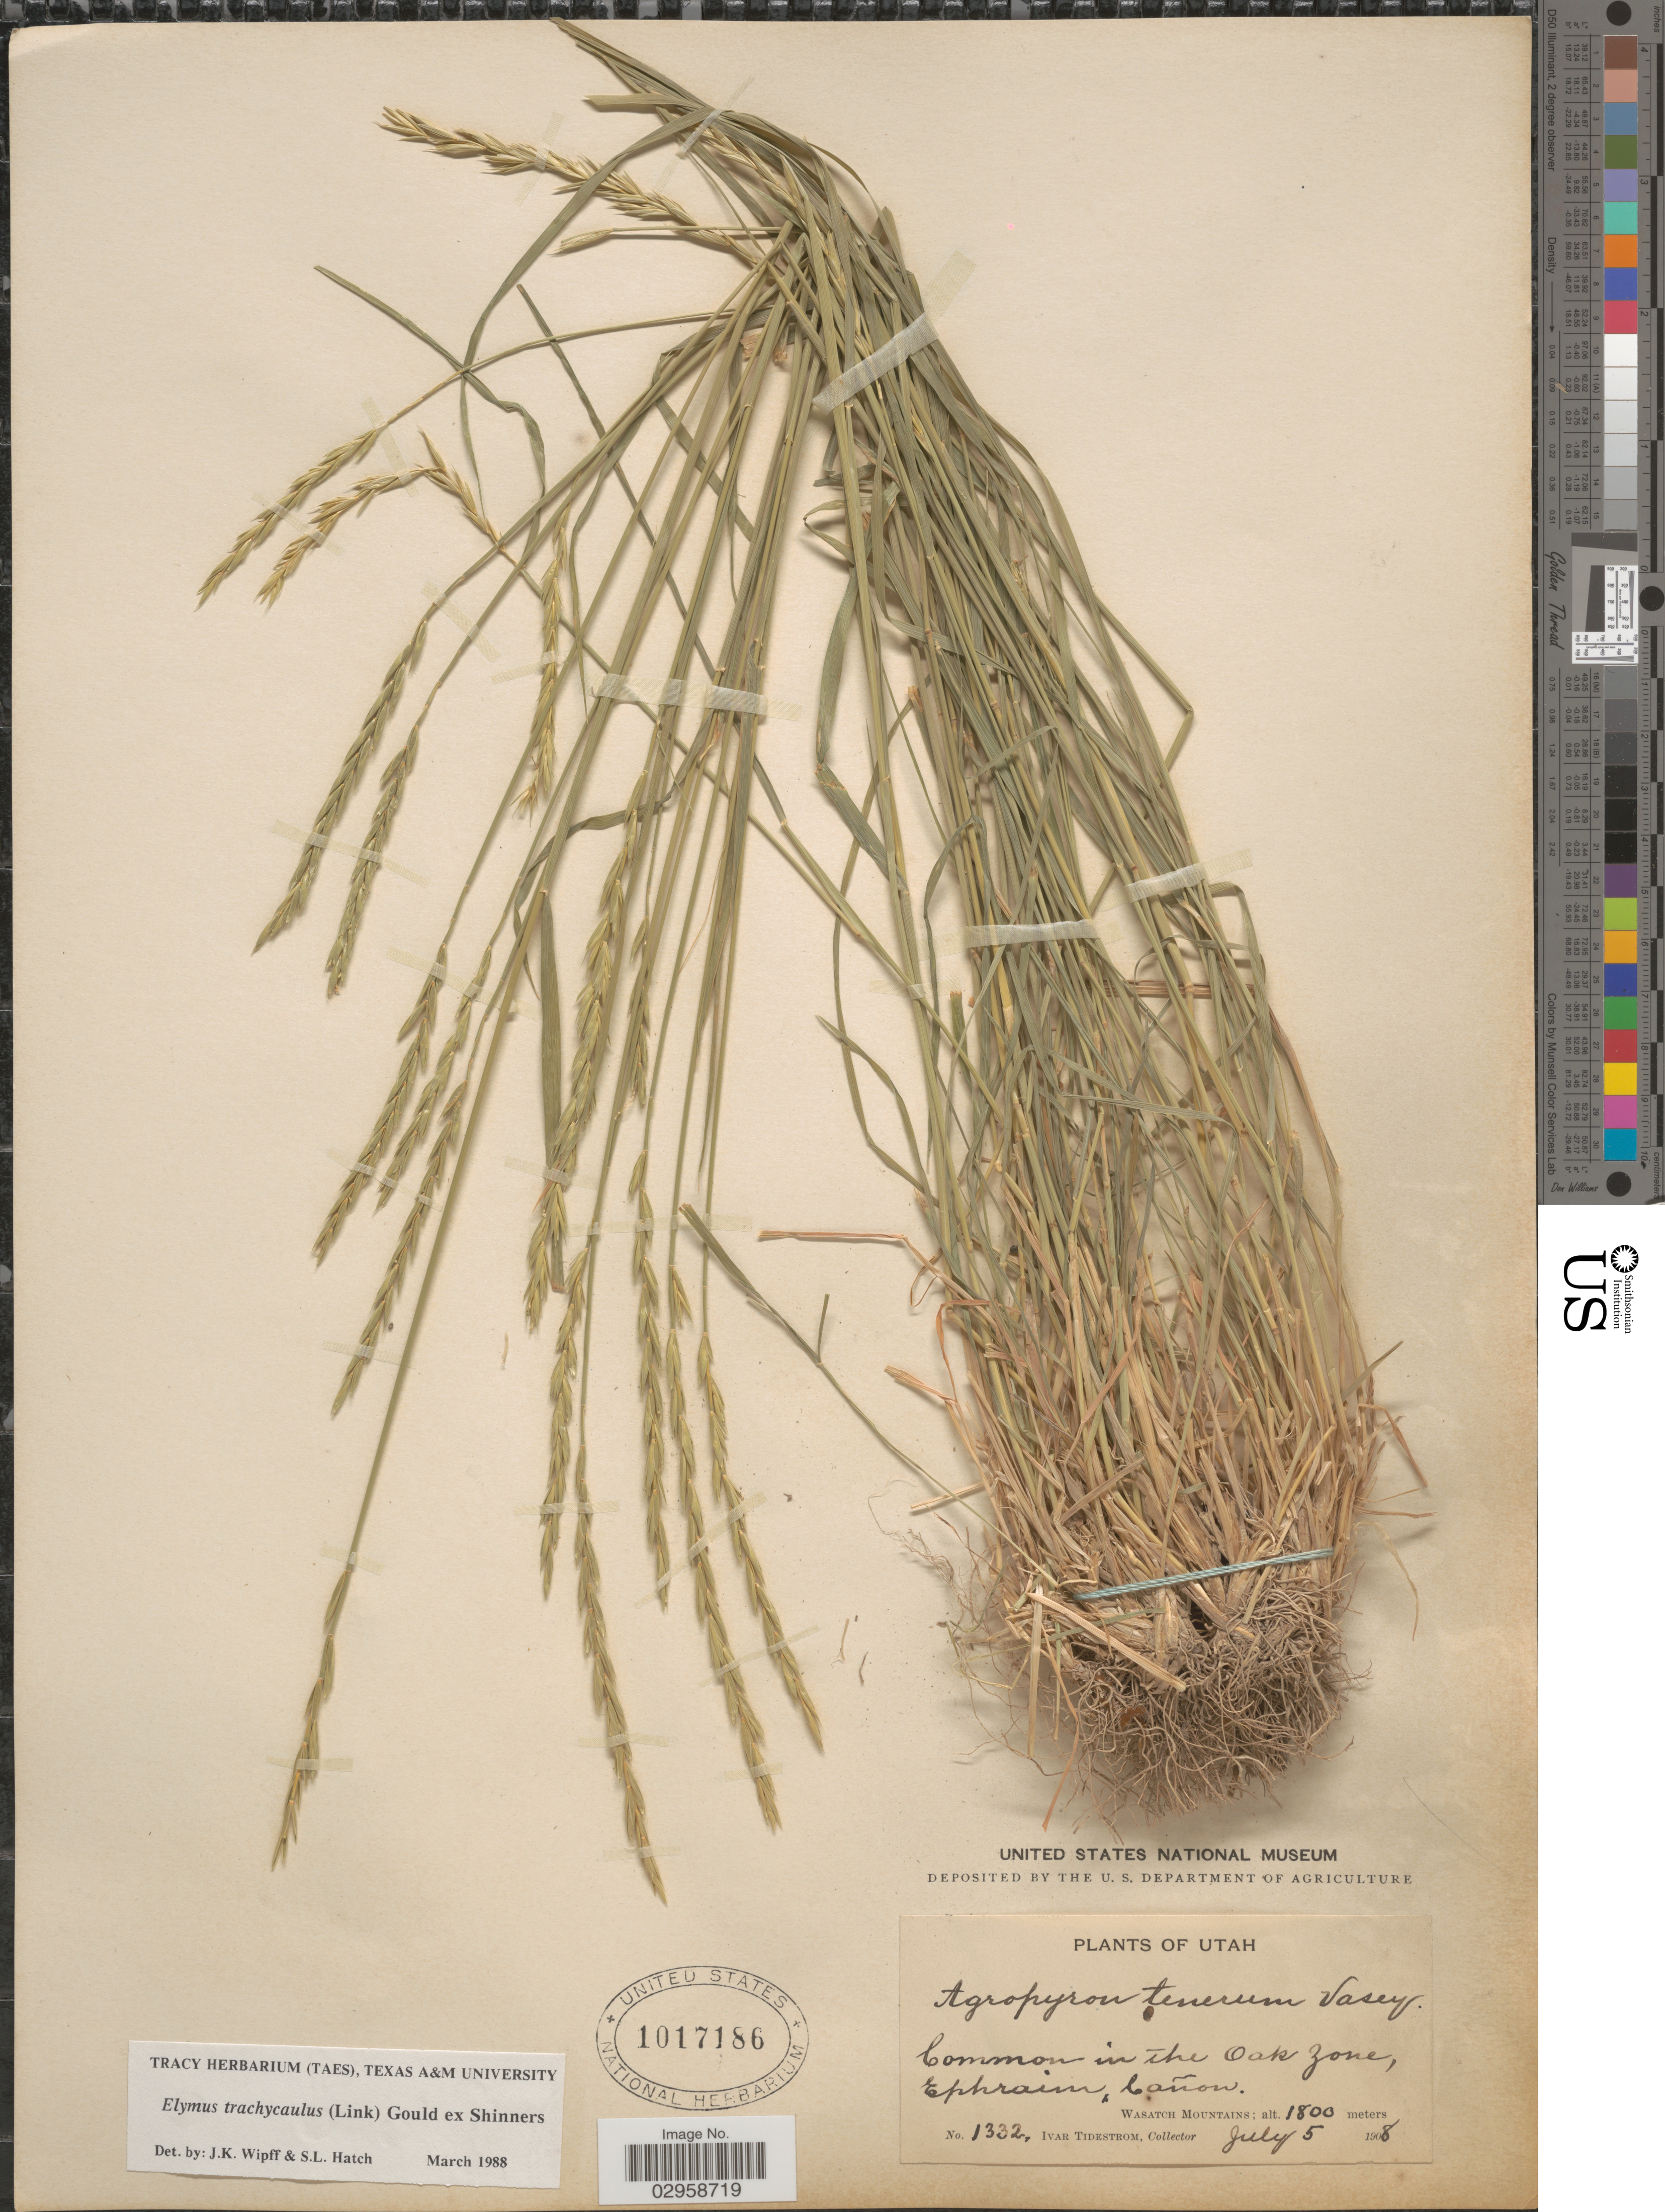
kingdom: Plantae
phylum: Tracheophyta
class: Liliopsida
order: Poales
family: Poaceae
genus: Elymus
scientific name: Elymus trachycaulus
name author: (Link) Gould ex Shinners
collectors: I. F. Tidestrom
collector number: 1332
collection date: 1908-07-05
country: United States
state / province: Utah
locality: In the Oak Zone, Ephraim Cañon. Wasatch Mountains.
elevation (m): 1800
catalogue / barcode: US 1017186